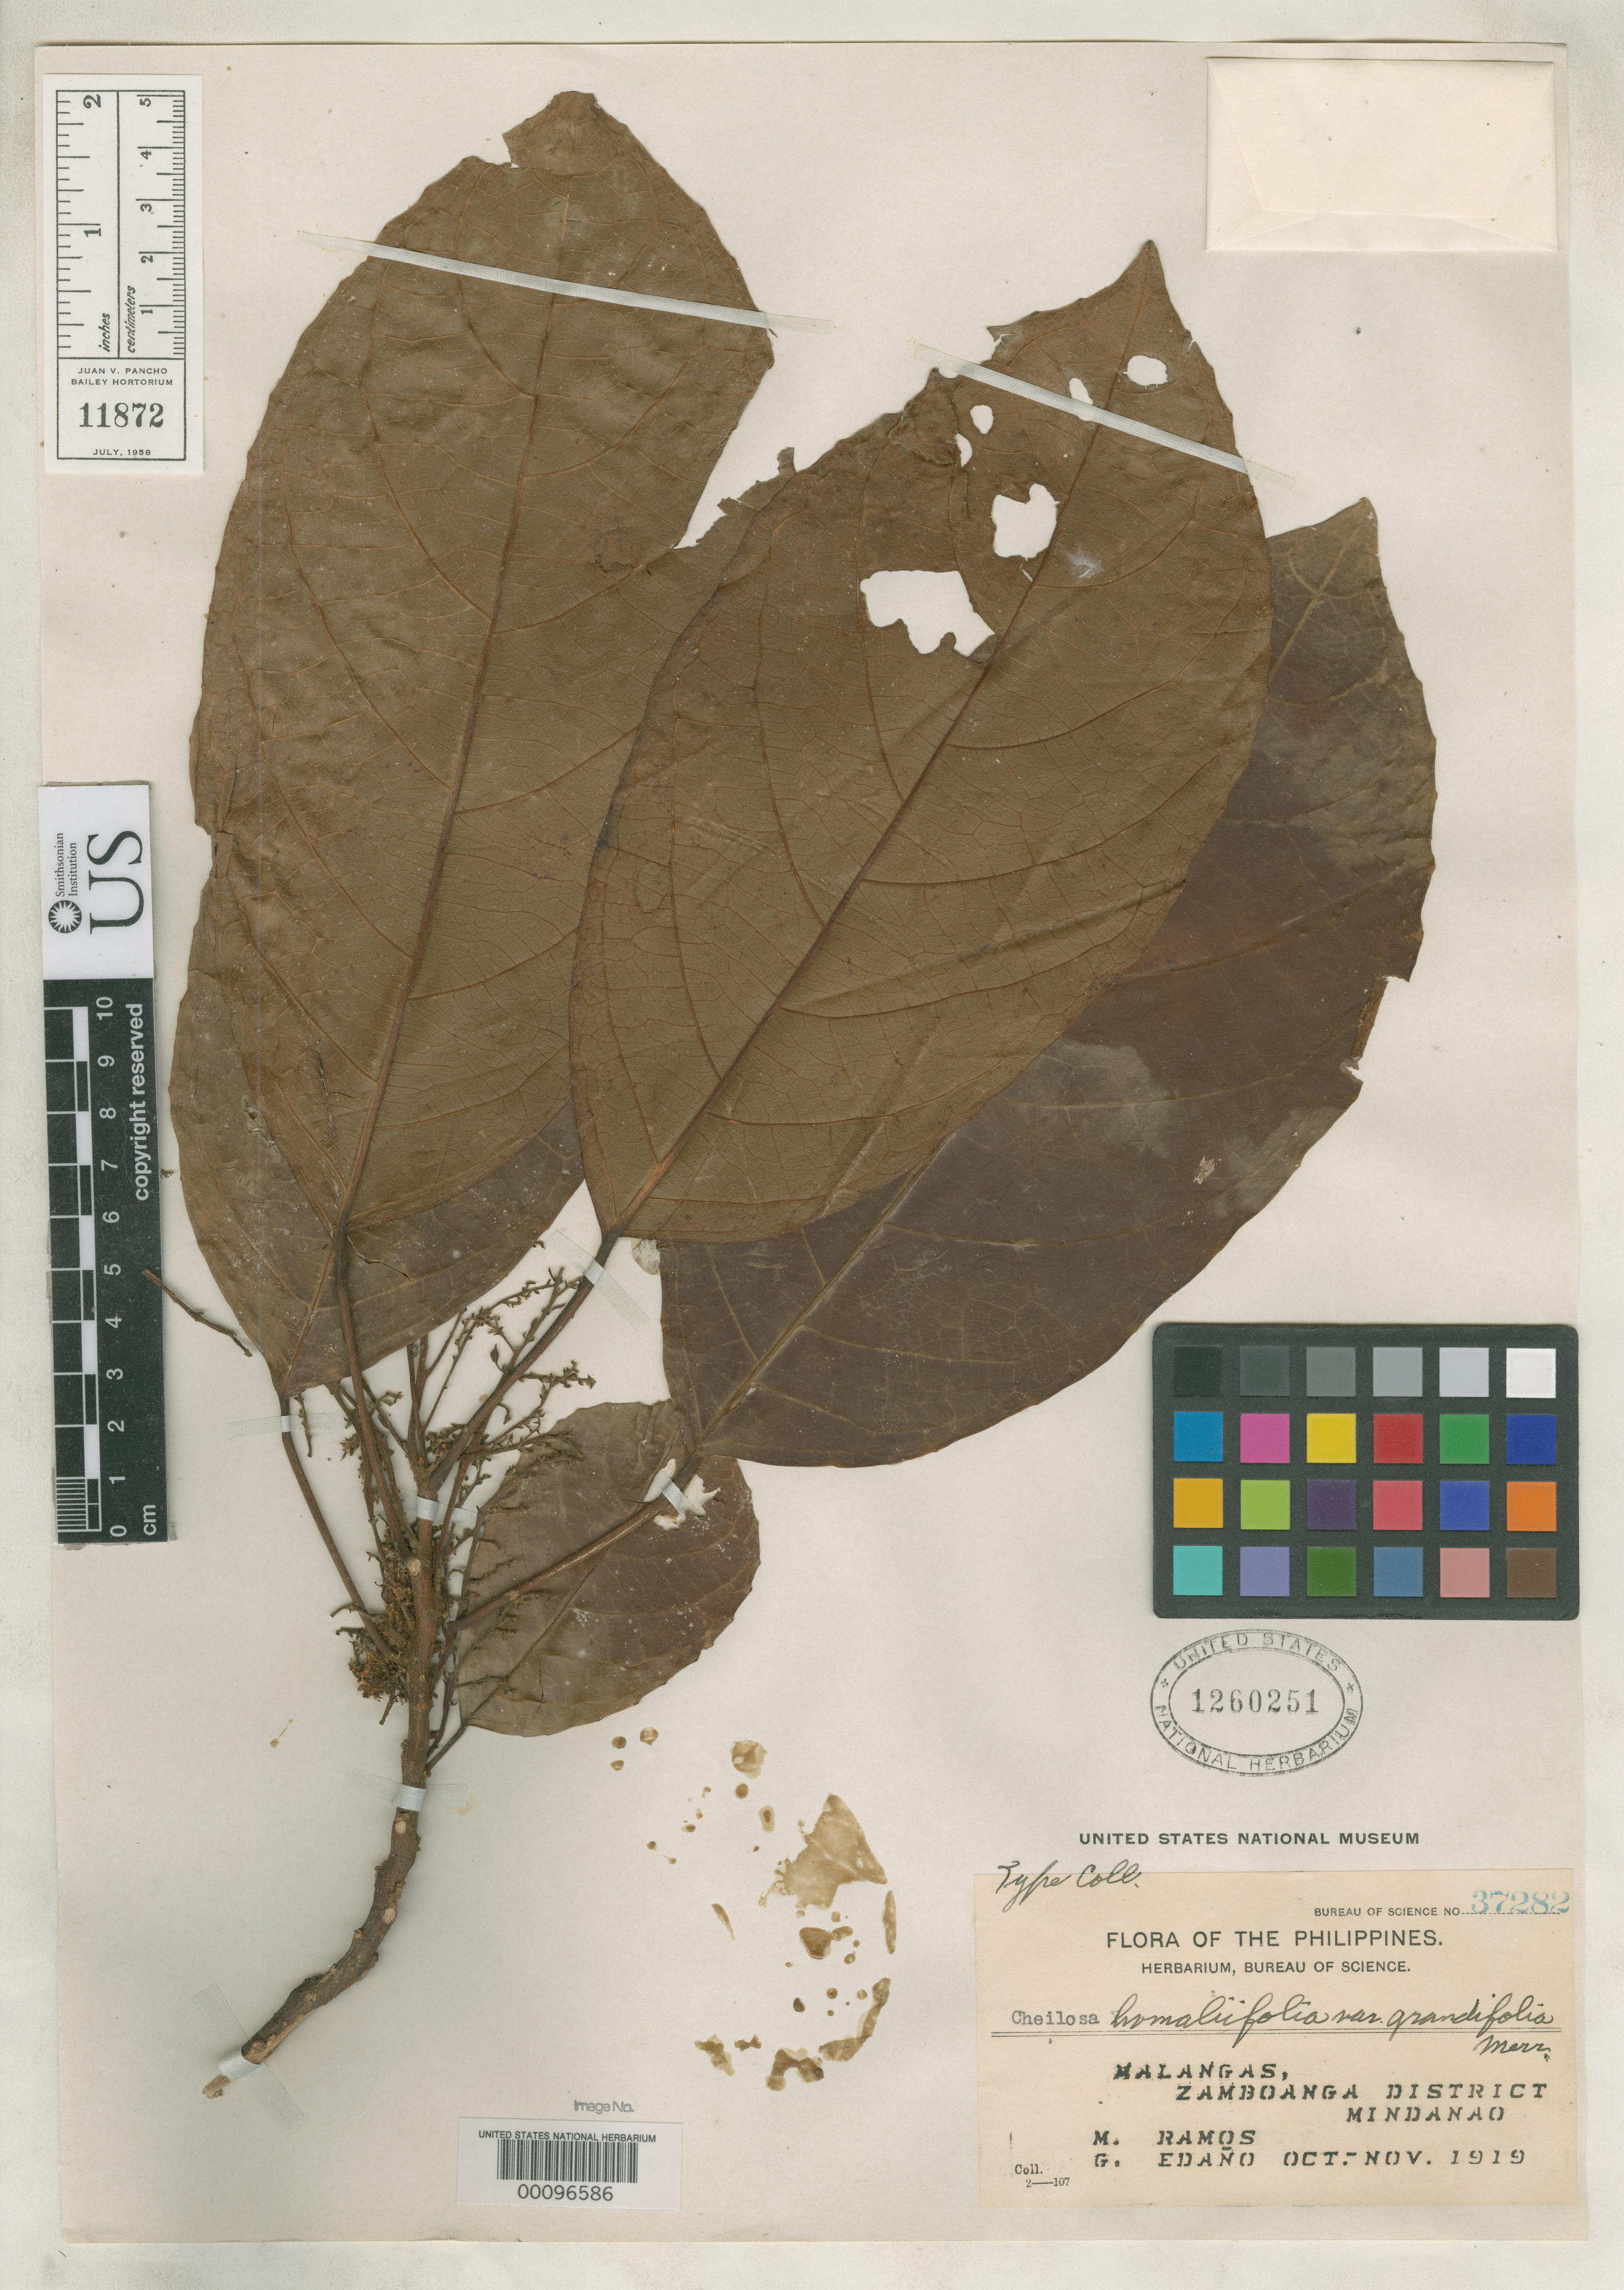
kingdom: Plantae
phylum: Tracheophyta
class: Magnoliopsida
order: Malpighiales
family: Euphorbiaceae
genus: Cheilosa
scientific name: Cheilosa homaliifolia var. grandifolia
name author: Merr.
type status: Isotype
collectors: M. Ramos & G. E. Edaño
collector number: Bur. Sci. 37282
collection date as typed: Oct 1919 to -- Nov 1919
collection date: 1919-10/1919-11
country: Philippines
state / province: Zamboanga Peninsula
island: Mindanao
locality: Malangas.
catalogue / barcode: US 1260251